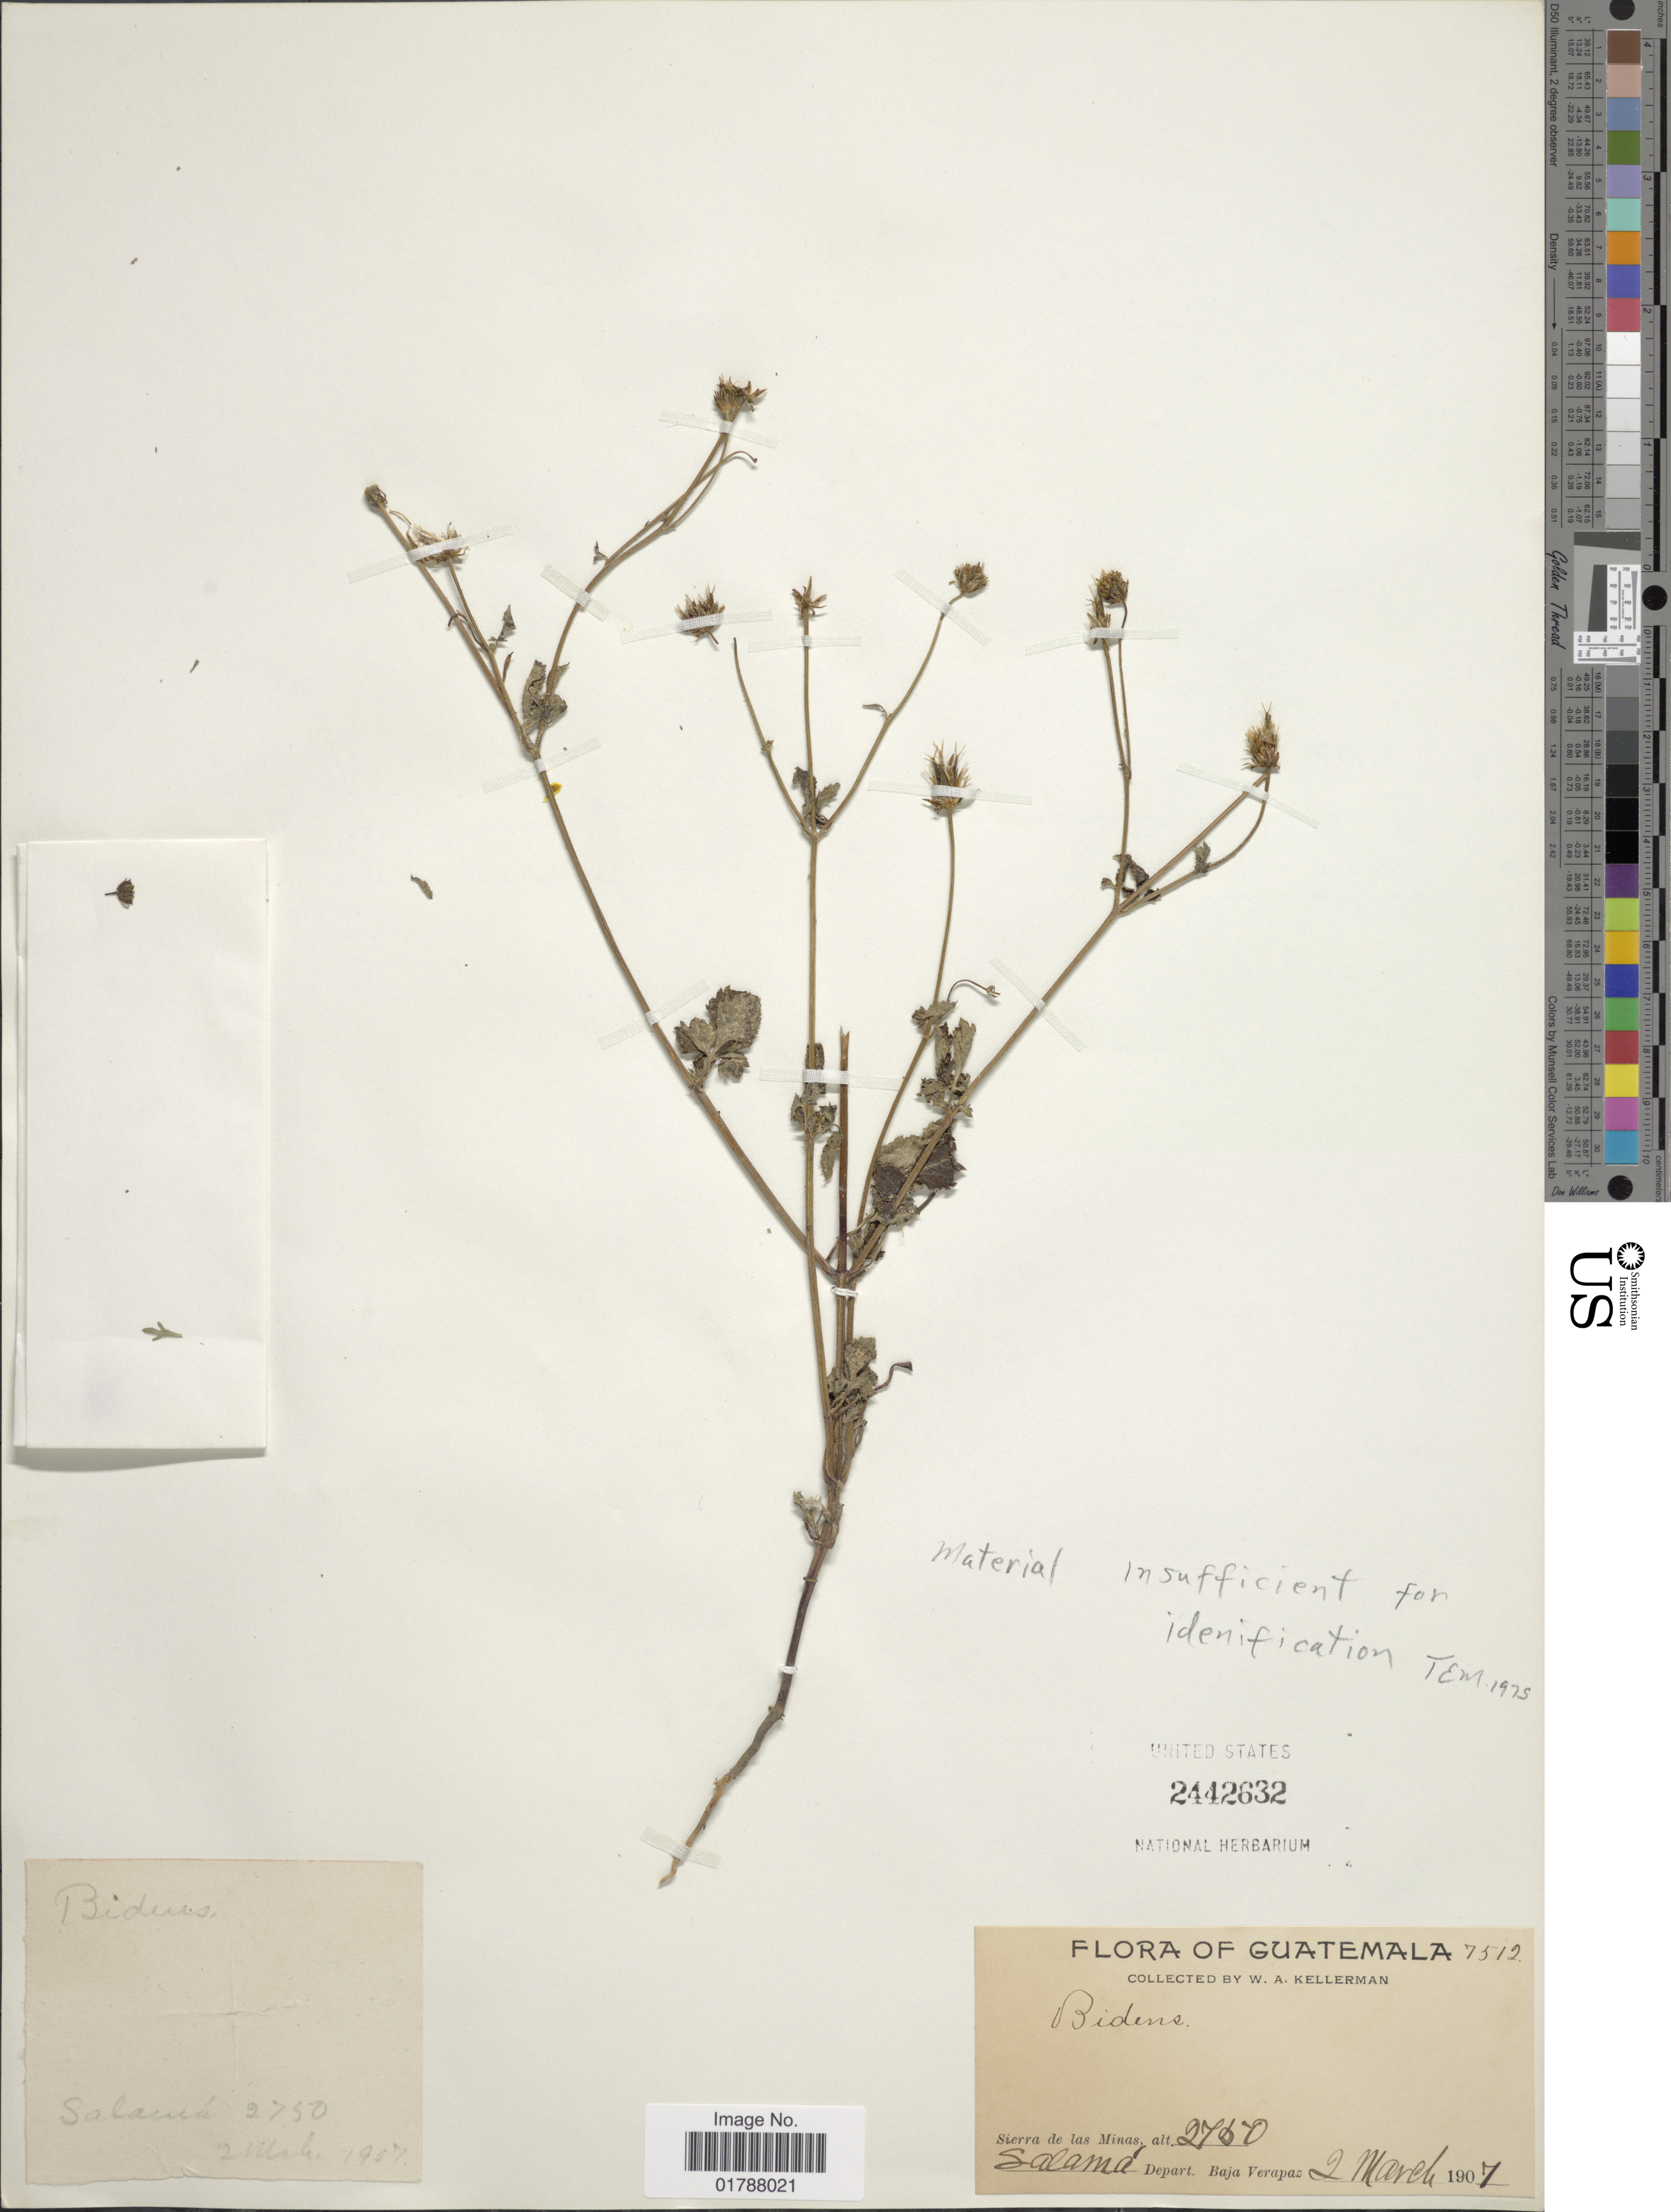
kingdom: Plantae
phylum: Tracheophyta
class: Magnoliopsida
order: Asterales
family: Asteraceae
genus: Bidens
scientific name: Bidens sp.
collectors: W. Kellerman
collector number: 7512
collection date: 1907-03-02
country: Guatemala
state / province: Baja Verapaz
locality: Sierra de las Minas, Salama, Dept. Baja Verapaz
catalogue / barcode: US 2442632